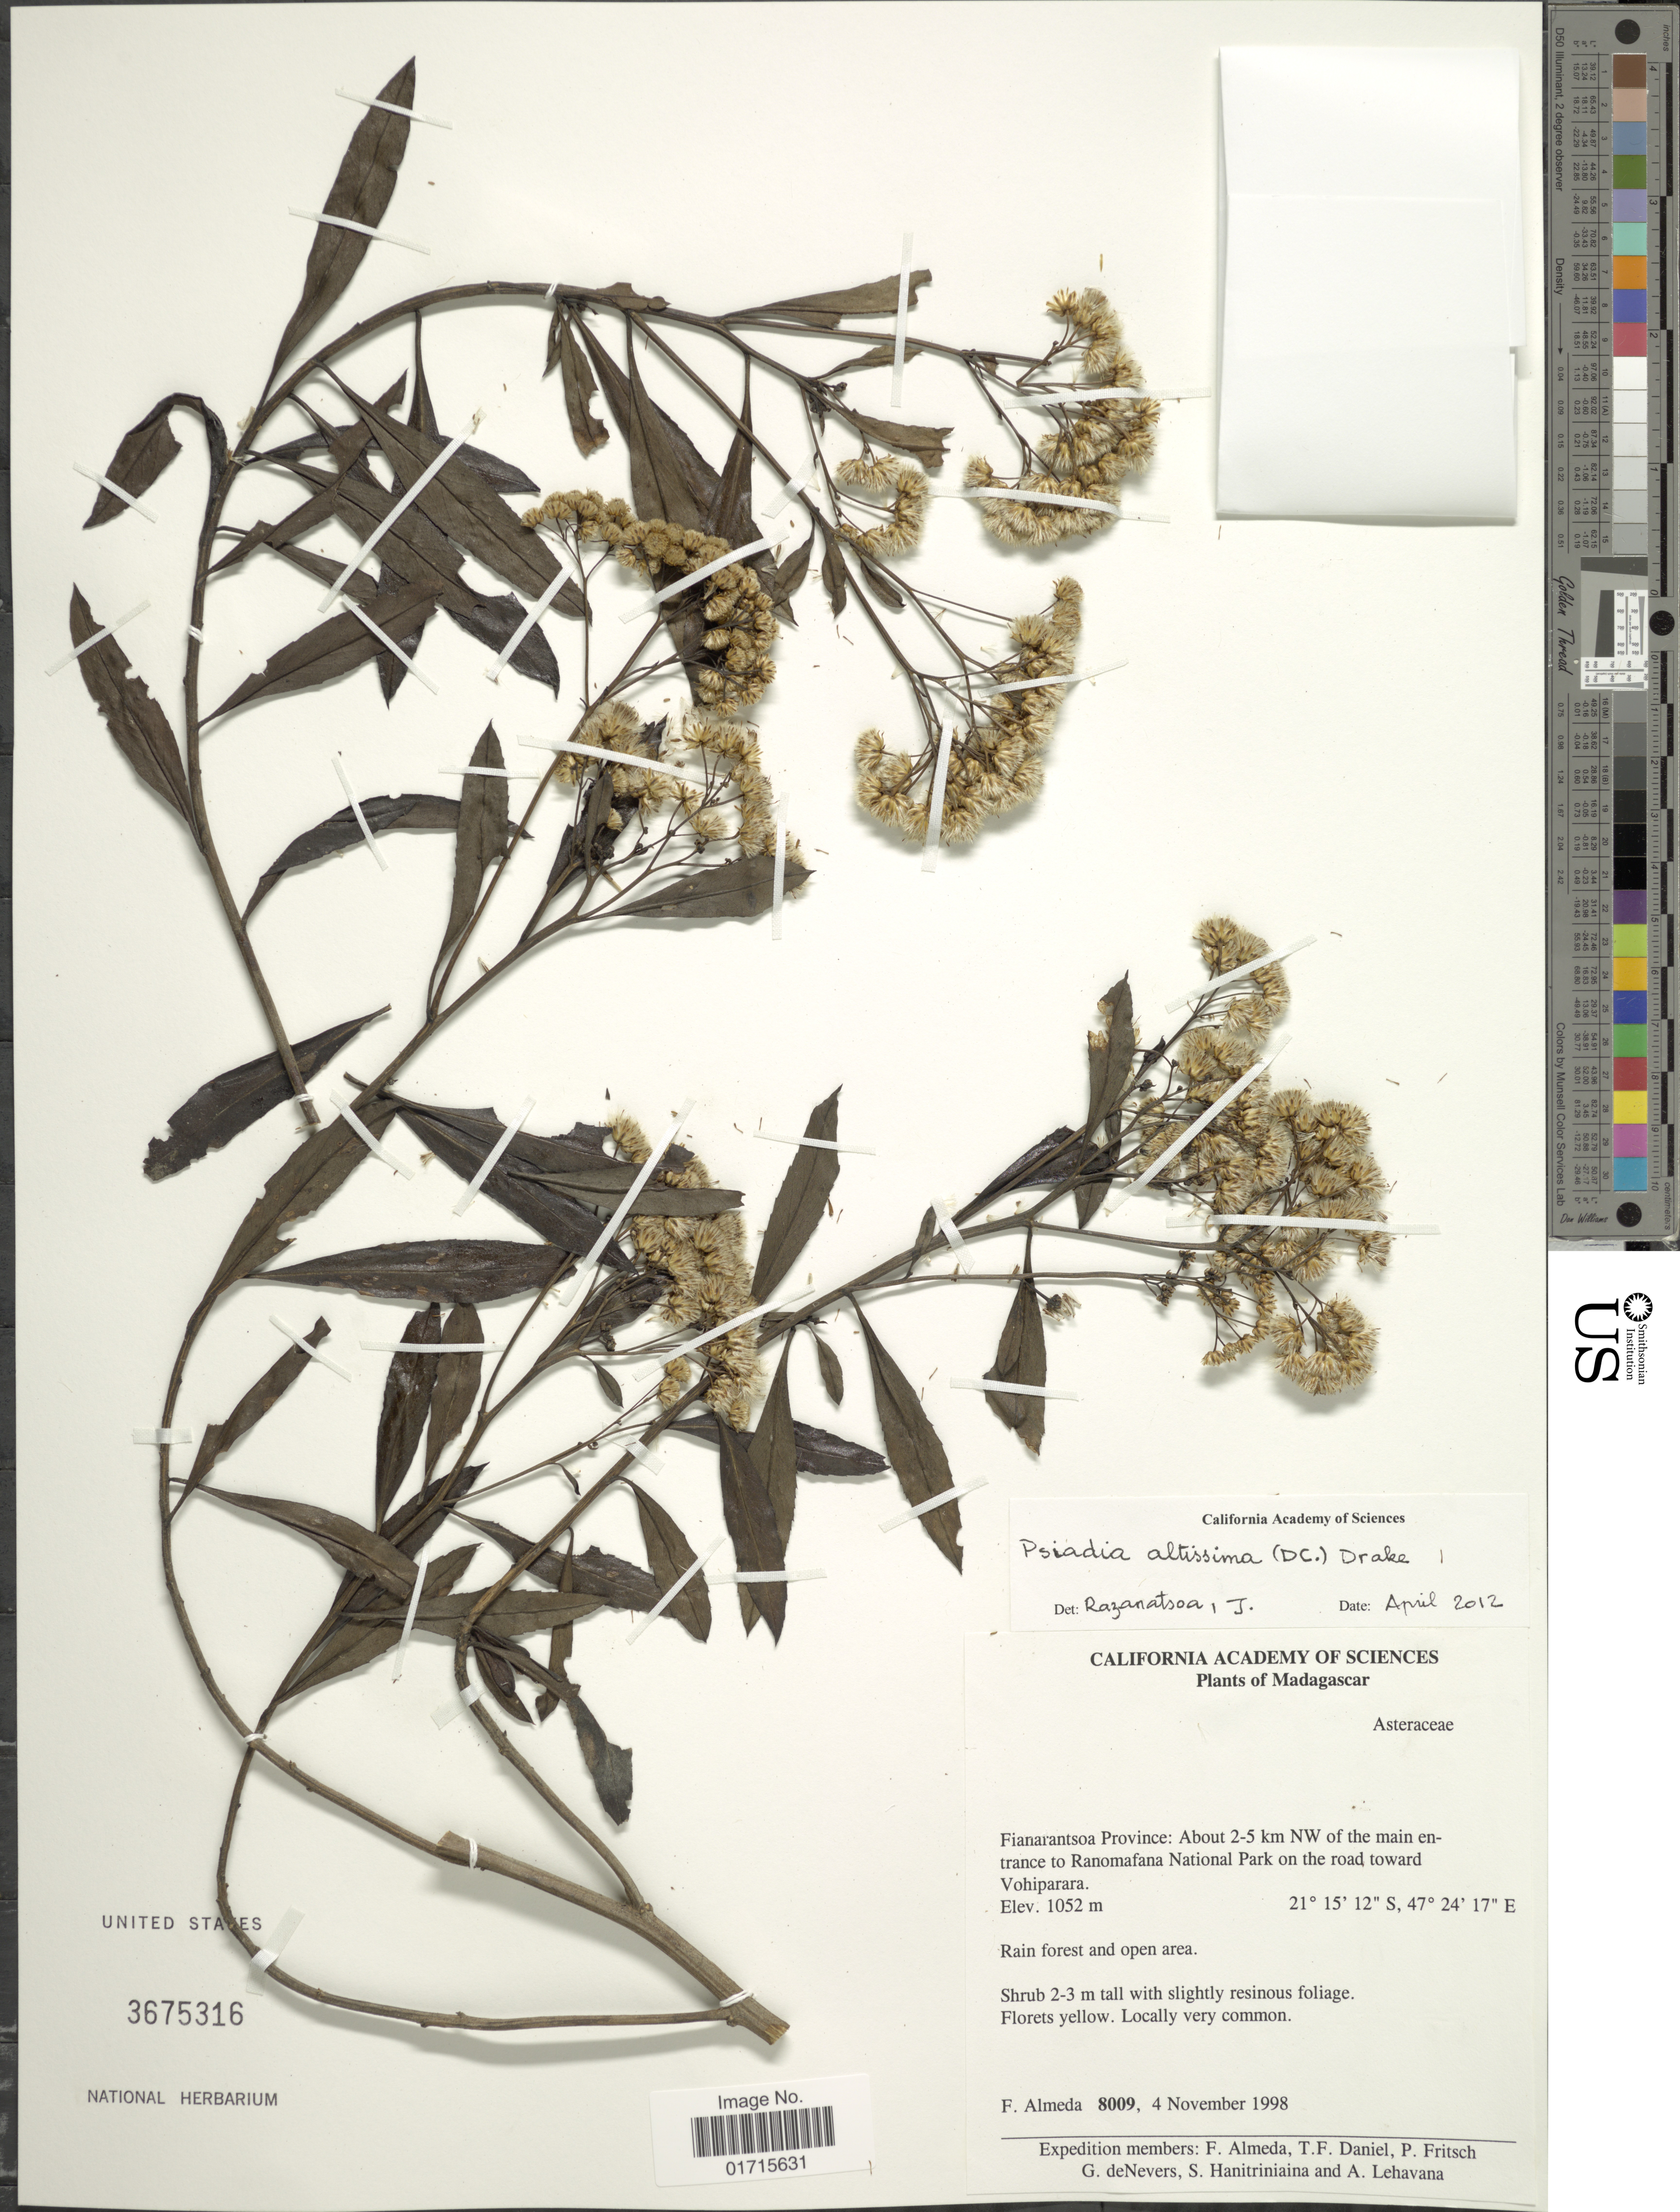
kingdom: Plantae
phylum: Tracheophyta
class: Magnoliopsida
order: Asterales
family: Asteraceae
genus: Psiadia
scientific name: Psiadia altissima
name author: Benth.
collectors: F. Almeda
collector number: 8009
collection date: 1998-11-04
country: Madagascar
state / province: Vatovavy Fitovinany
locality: Fianarantsoa Province: About 2-5 km NW of the main entrance to Ranomafana National Park on the road toward Vohiparara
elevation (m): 1052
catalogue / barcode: US 3675316